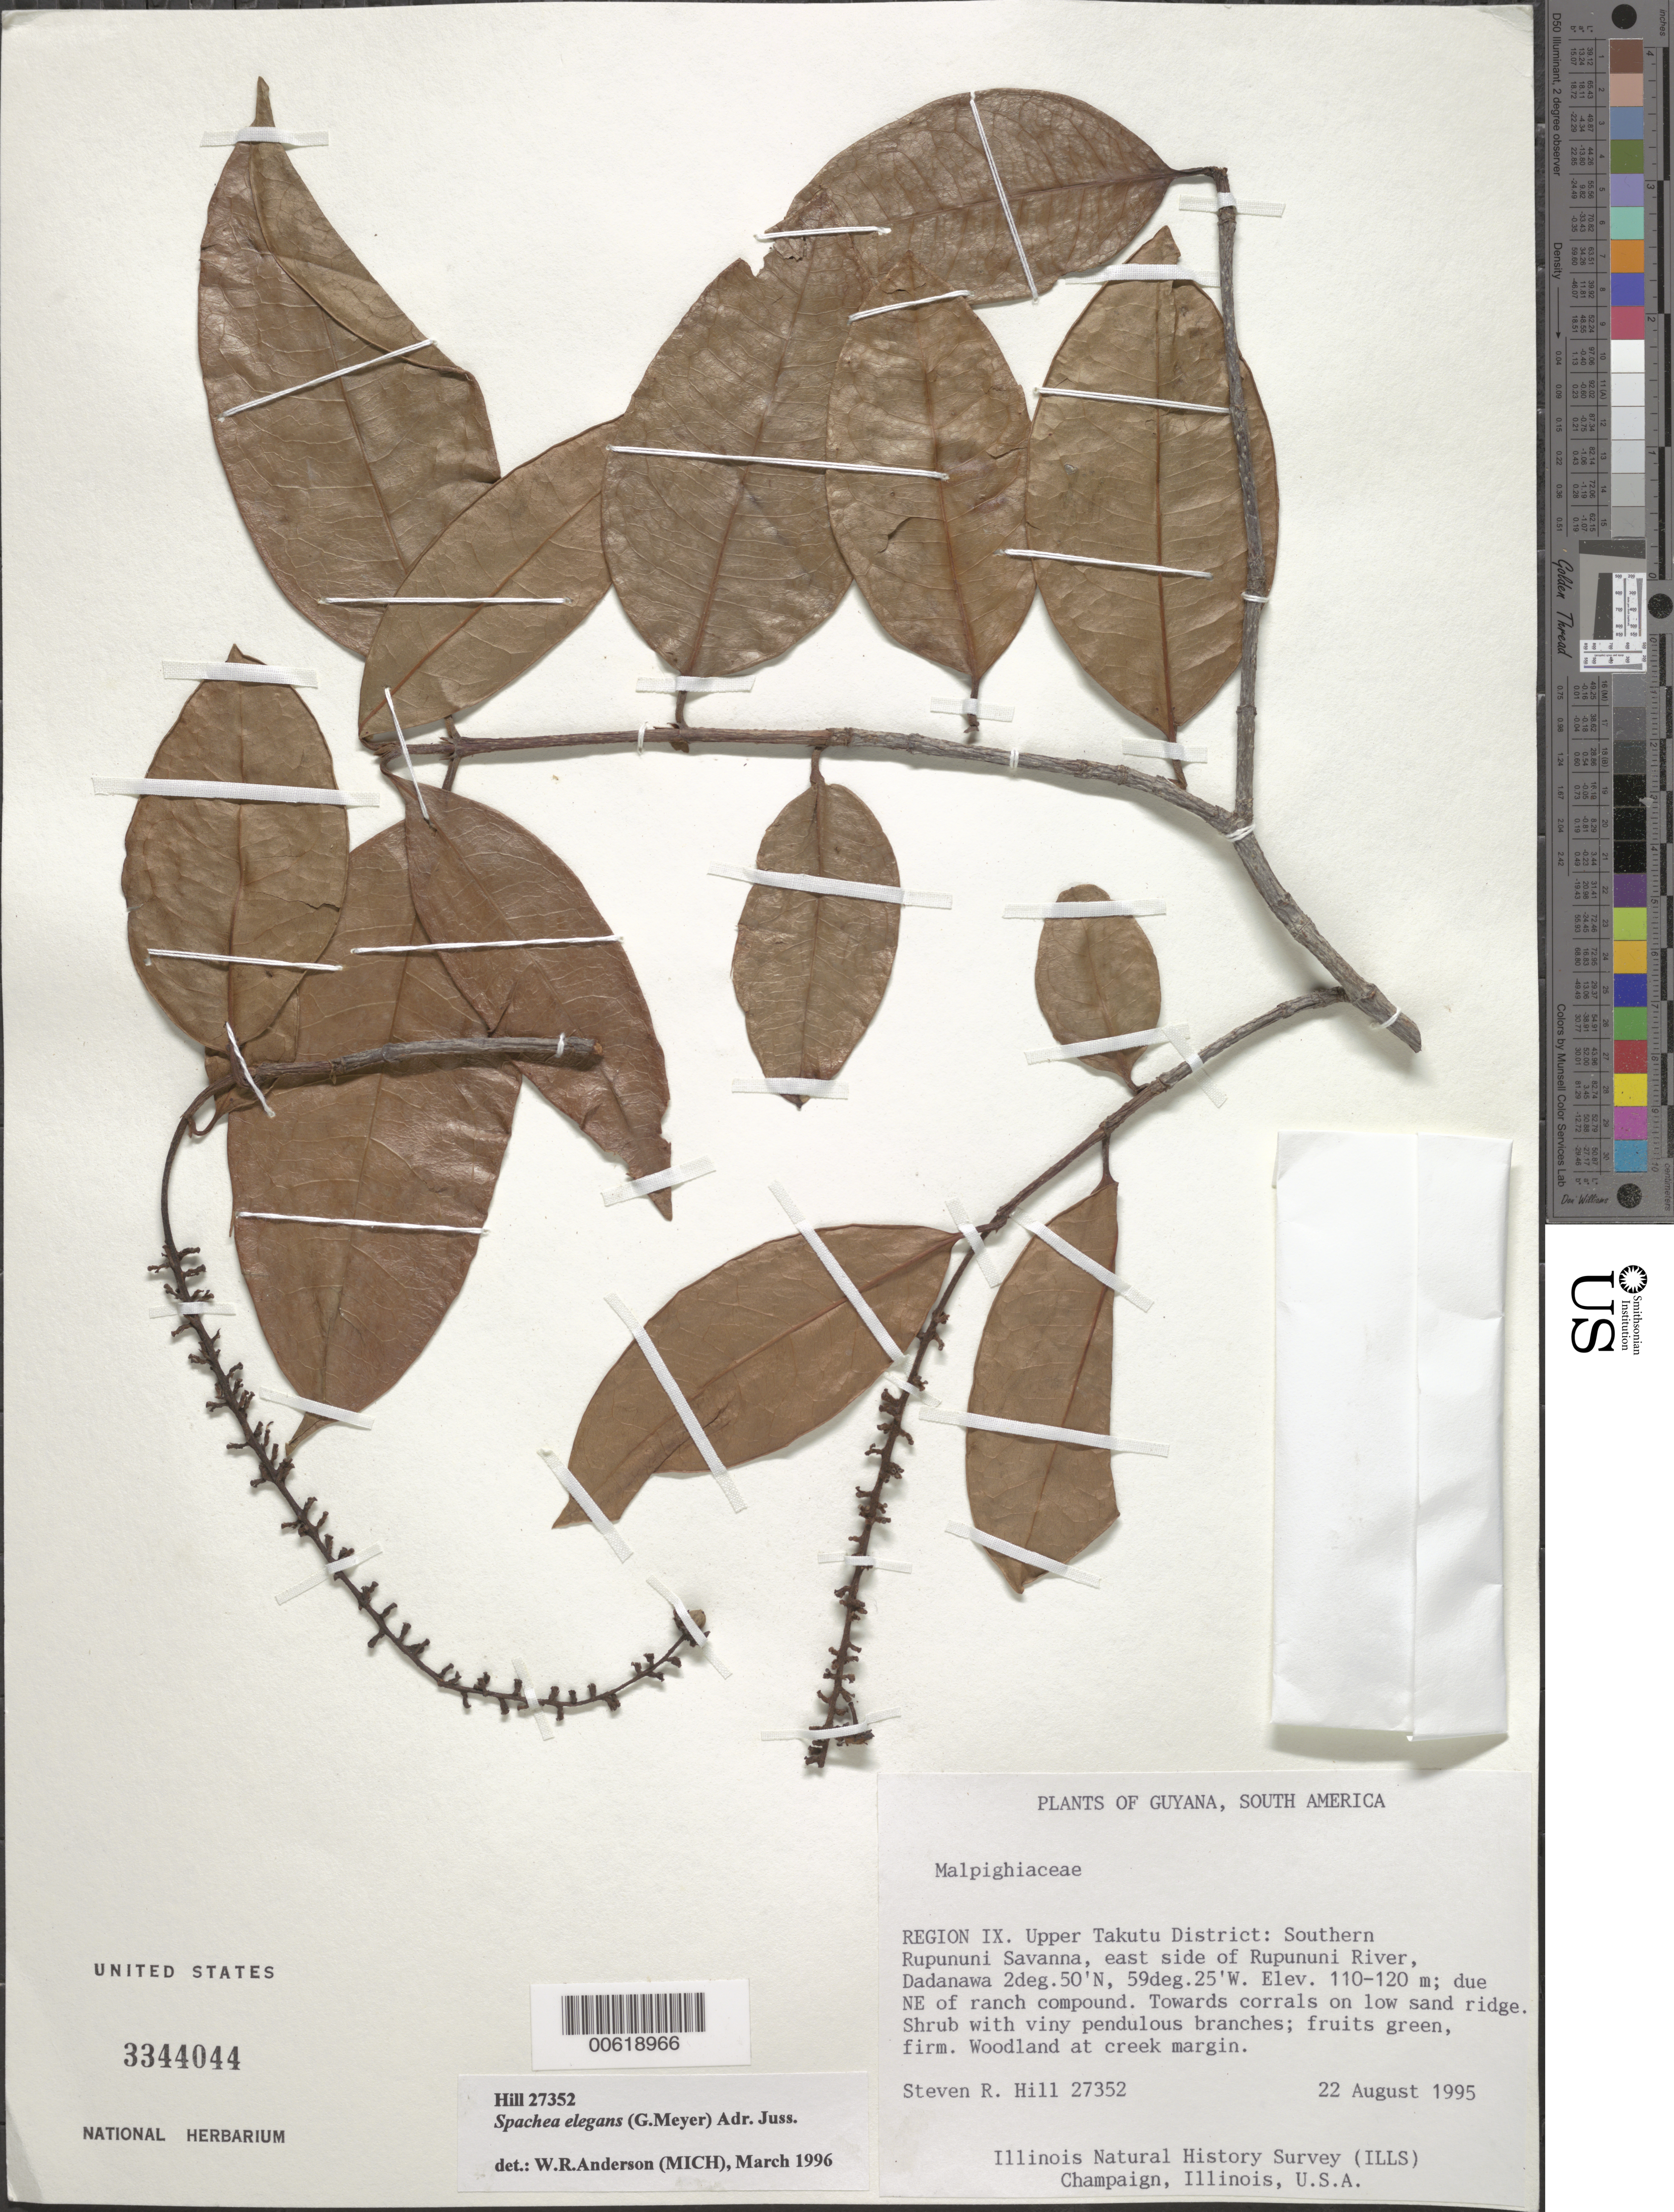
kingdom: Plantae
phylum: Tracheophyta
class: Magnoliopsida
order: Malpighiales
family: Malpighiaceae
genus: Spachea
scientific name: Spachea elegans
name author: A. Juss.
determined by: Anderson, W. R., (MICH), University of Michigan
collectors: S. R. Hill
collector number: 27352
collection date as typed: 22-Aug-95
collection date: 1995-08-22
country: Guyana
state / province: U. Takutu-U. Essequibo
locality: Dadanawa, southern Rupununi Savanna, E side of Rupununi R.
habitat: Woodland at creek margin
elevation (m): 110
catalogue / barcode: US 3344044